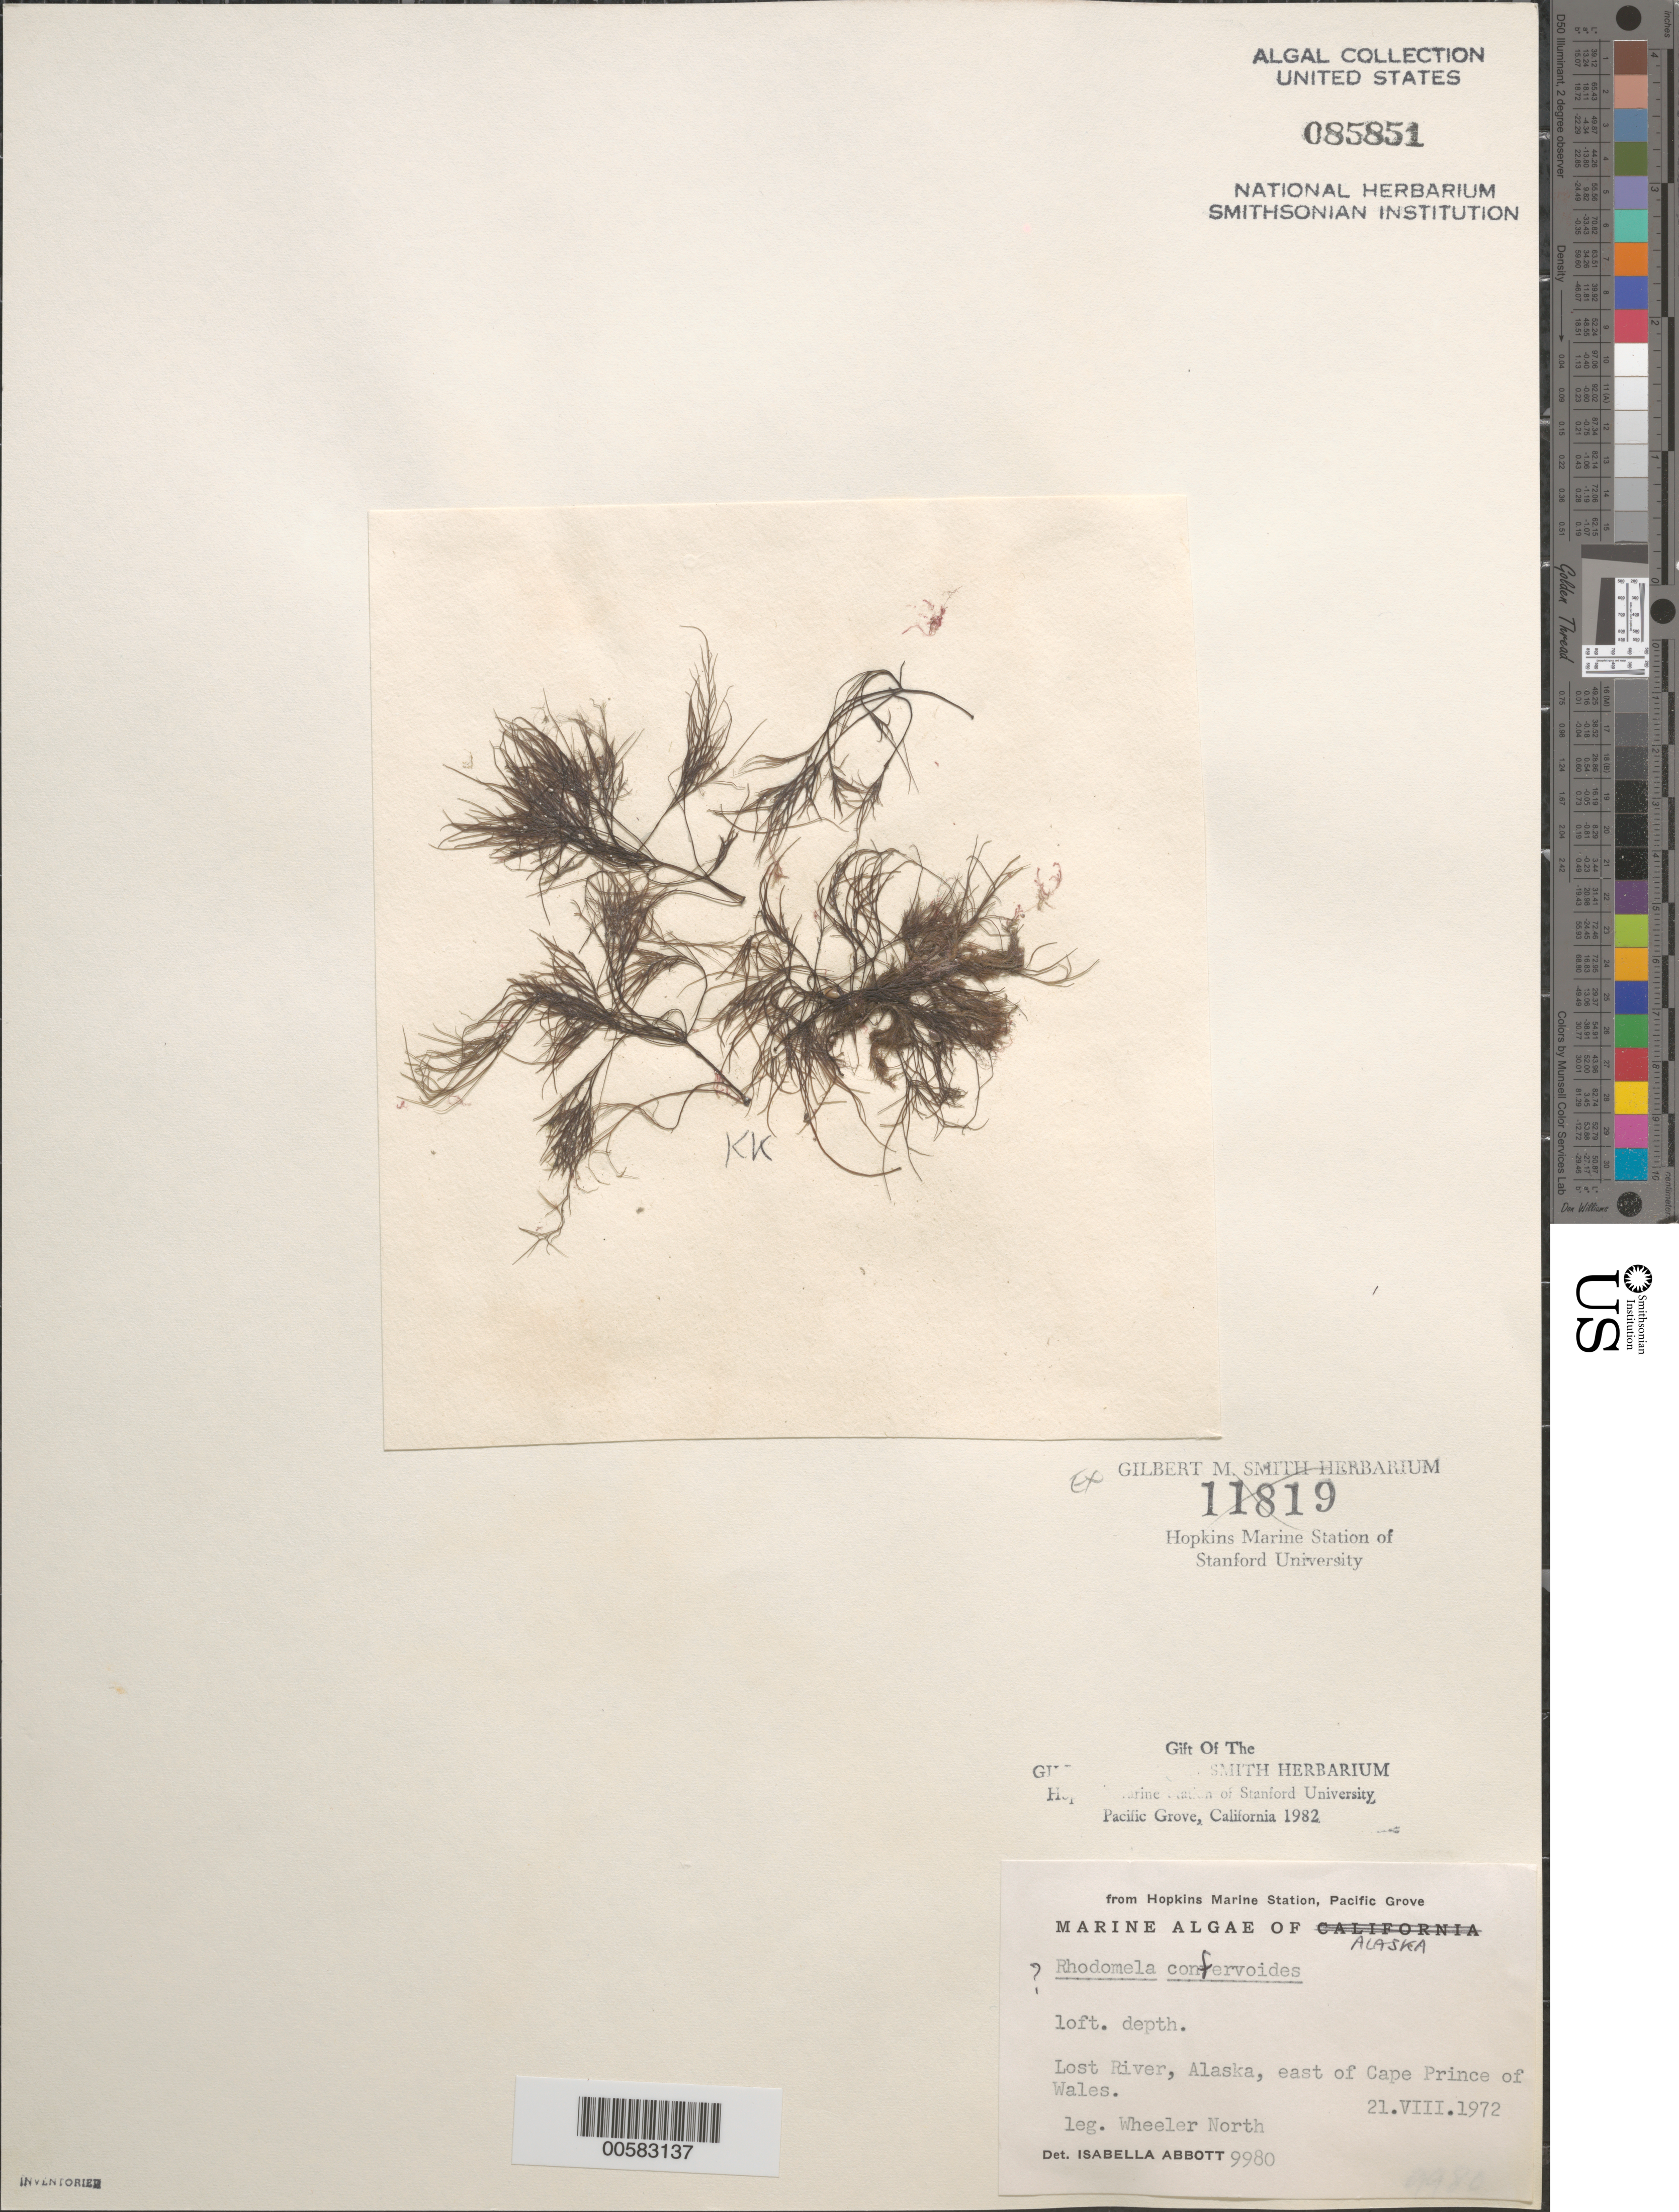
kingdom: Plantae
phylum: Rhodophyta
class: Florideophyceae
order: Ceramiales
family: Rhodomelaceae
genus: Rhodomela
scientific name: Rhodomela confervoides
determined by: Abbott, Isabella A.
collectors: W. North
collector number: IAA 9980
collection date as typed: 21 Aug 1972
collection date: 1972-08-21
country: United States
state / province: Alaska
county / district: Nome Division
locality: Lost River, east of Cape Prince of Wales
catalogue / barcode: US 85851